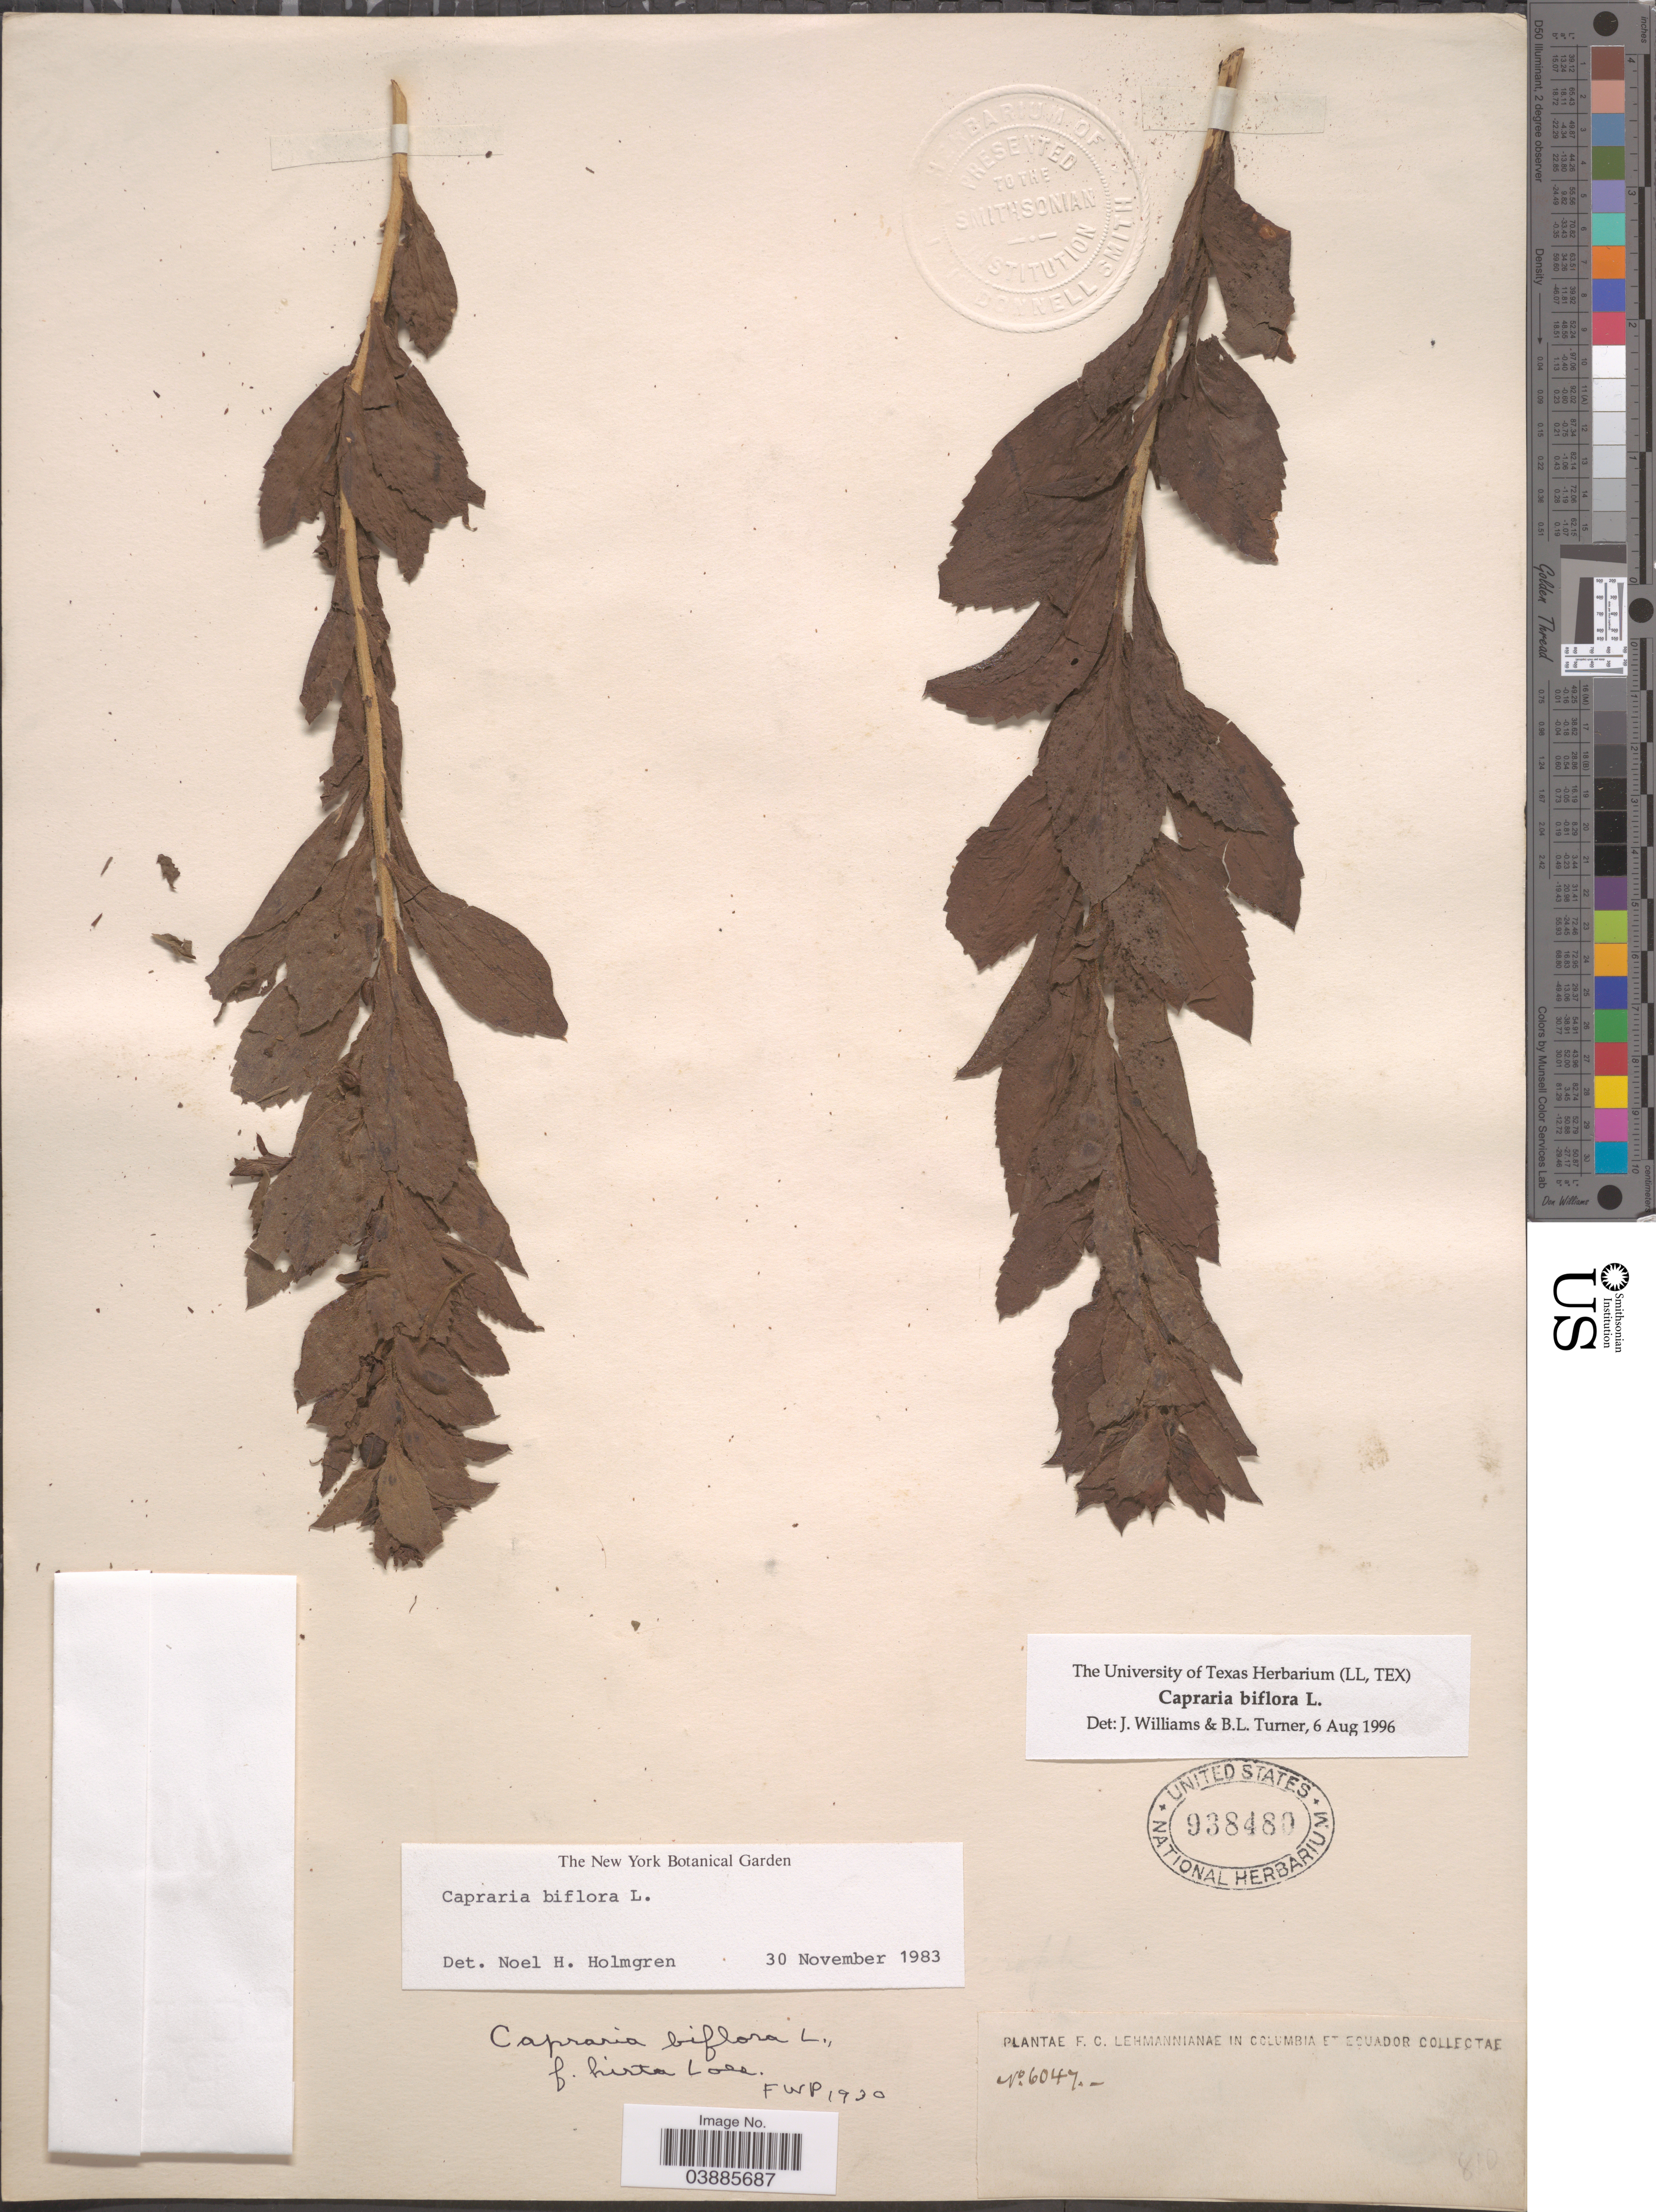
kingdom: Plantae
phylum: Tracheophyta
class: Magnoliopsida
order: Lamiales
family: Scrophulariaceae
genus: Capraria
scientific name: Capraria biflora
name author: L.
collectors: F. C. Lehmann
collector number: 6047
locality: In Columbia et Ecuador.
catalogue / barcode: US 938480